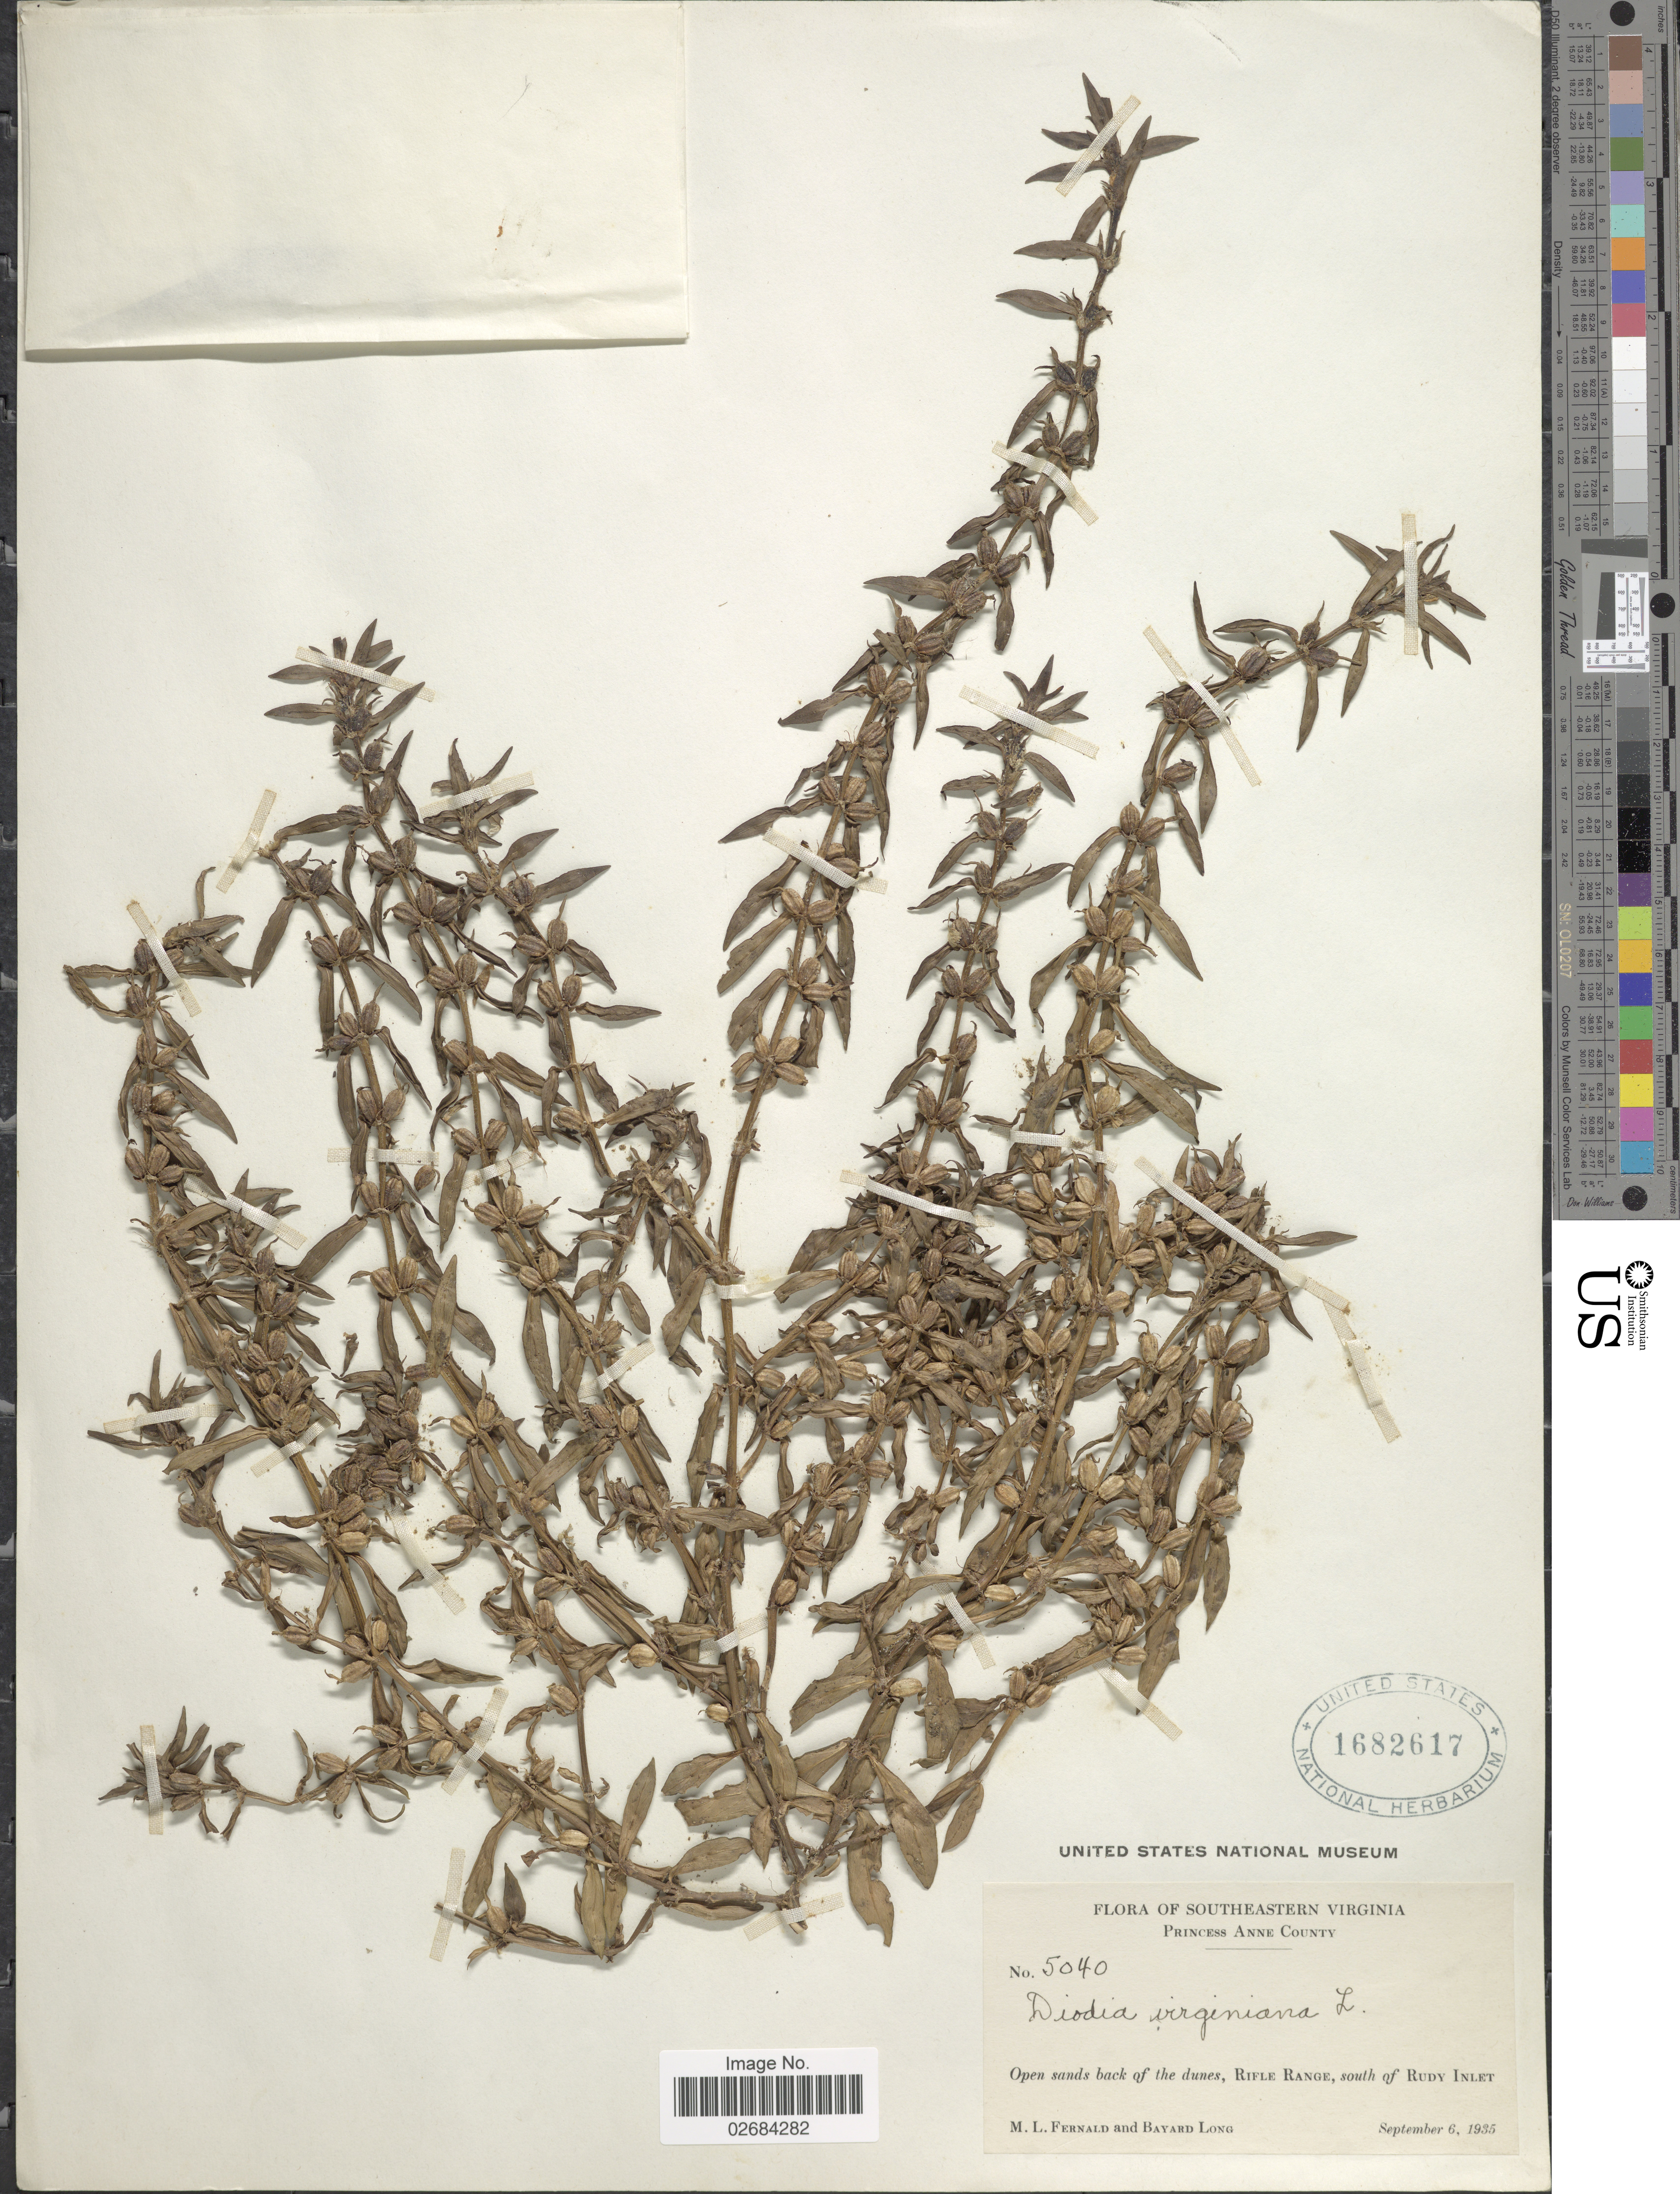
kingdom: Plantae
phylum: Tracheophyta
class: Magnoliopsida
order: Gentianales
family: Rubiaceae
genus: Diodia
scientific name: Diodia virginiana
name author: L.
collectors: M. L. Fernald & B. Long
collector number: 5040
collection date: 1935-09-06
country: United States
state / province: Virginia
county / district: City of Virginia Beach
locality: Southeastern Virginia. Princess Anne County. Rifle Range, south of Rudy Inlet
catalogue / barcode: US 1682617